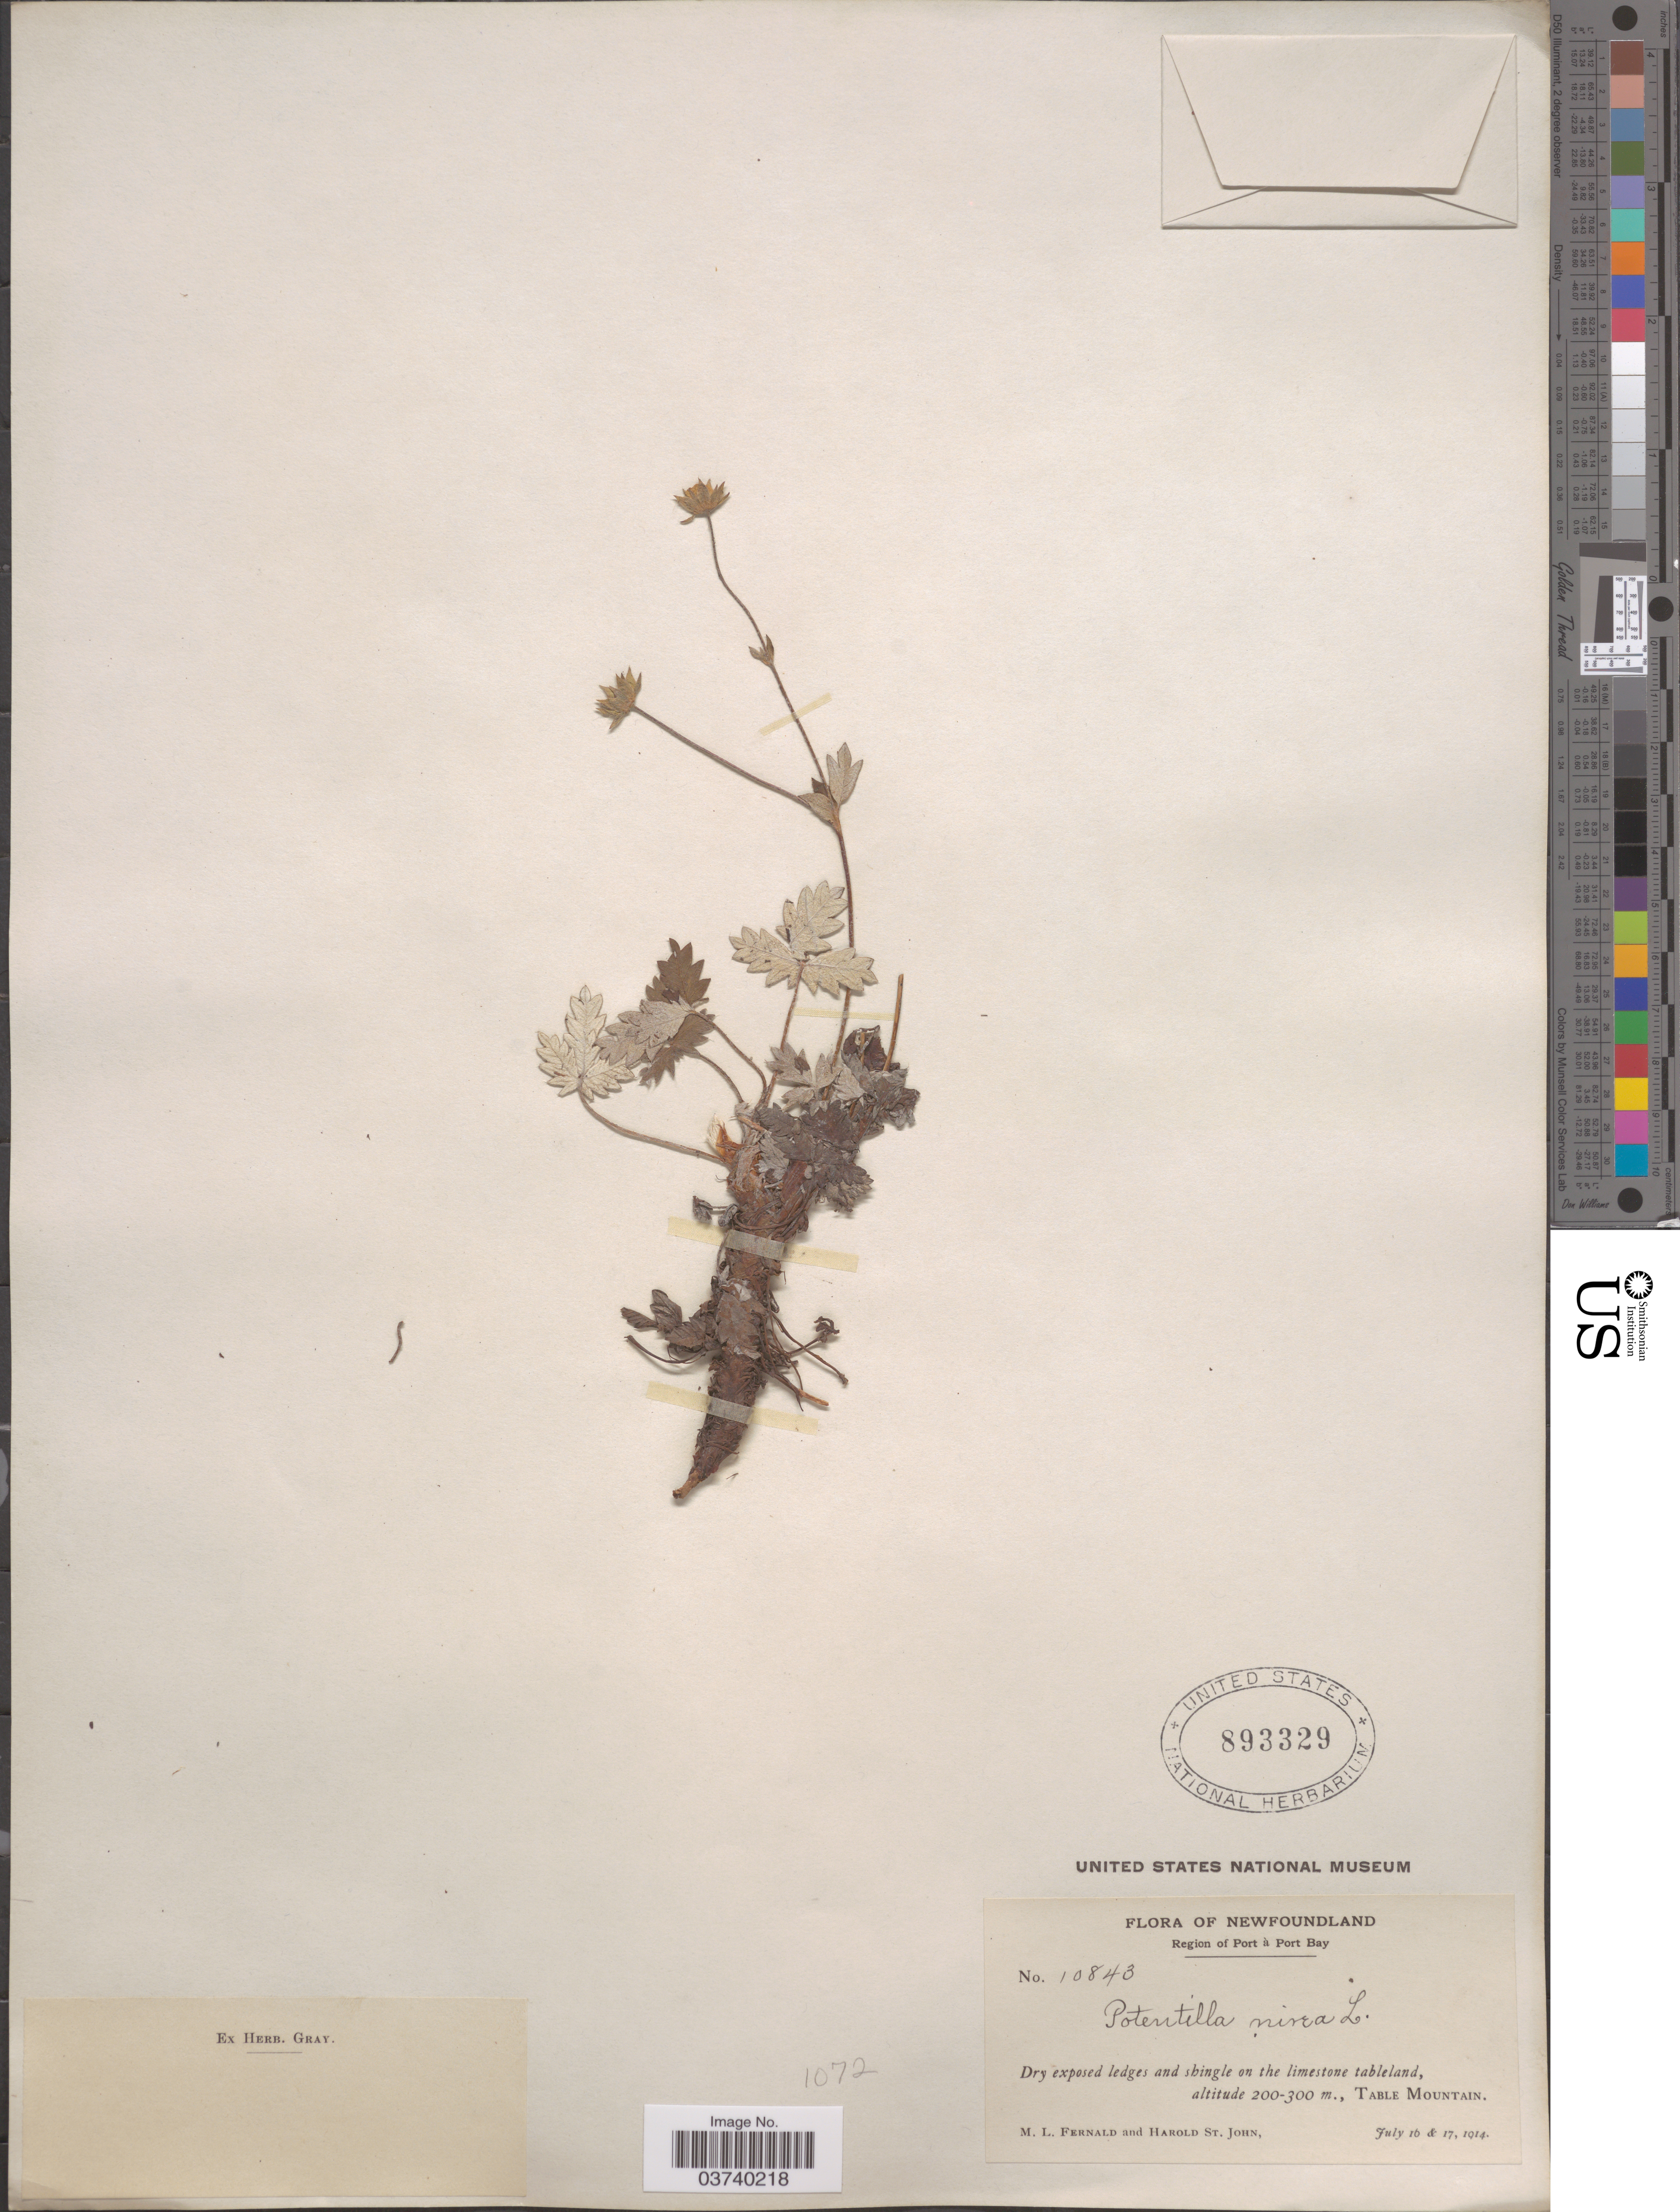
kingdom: Plantae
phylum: Tracheophyta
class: Magnoliopsida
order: Rosales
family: Rosaceae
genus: Potentilla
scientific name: Potentilla nivea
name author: L.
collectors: M. L. Fernald & H. St. John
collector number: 10843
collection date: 1914-07-16/1914-07-17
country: Canada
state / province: Newfoundland and Labrador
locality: Region of Port à Port Bay. On the limestone tableland, Table Mountain.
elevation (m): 200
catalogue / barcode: US 893329